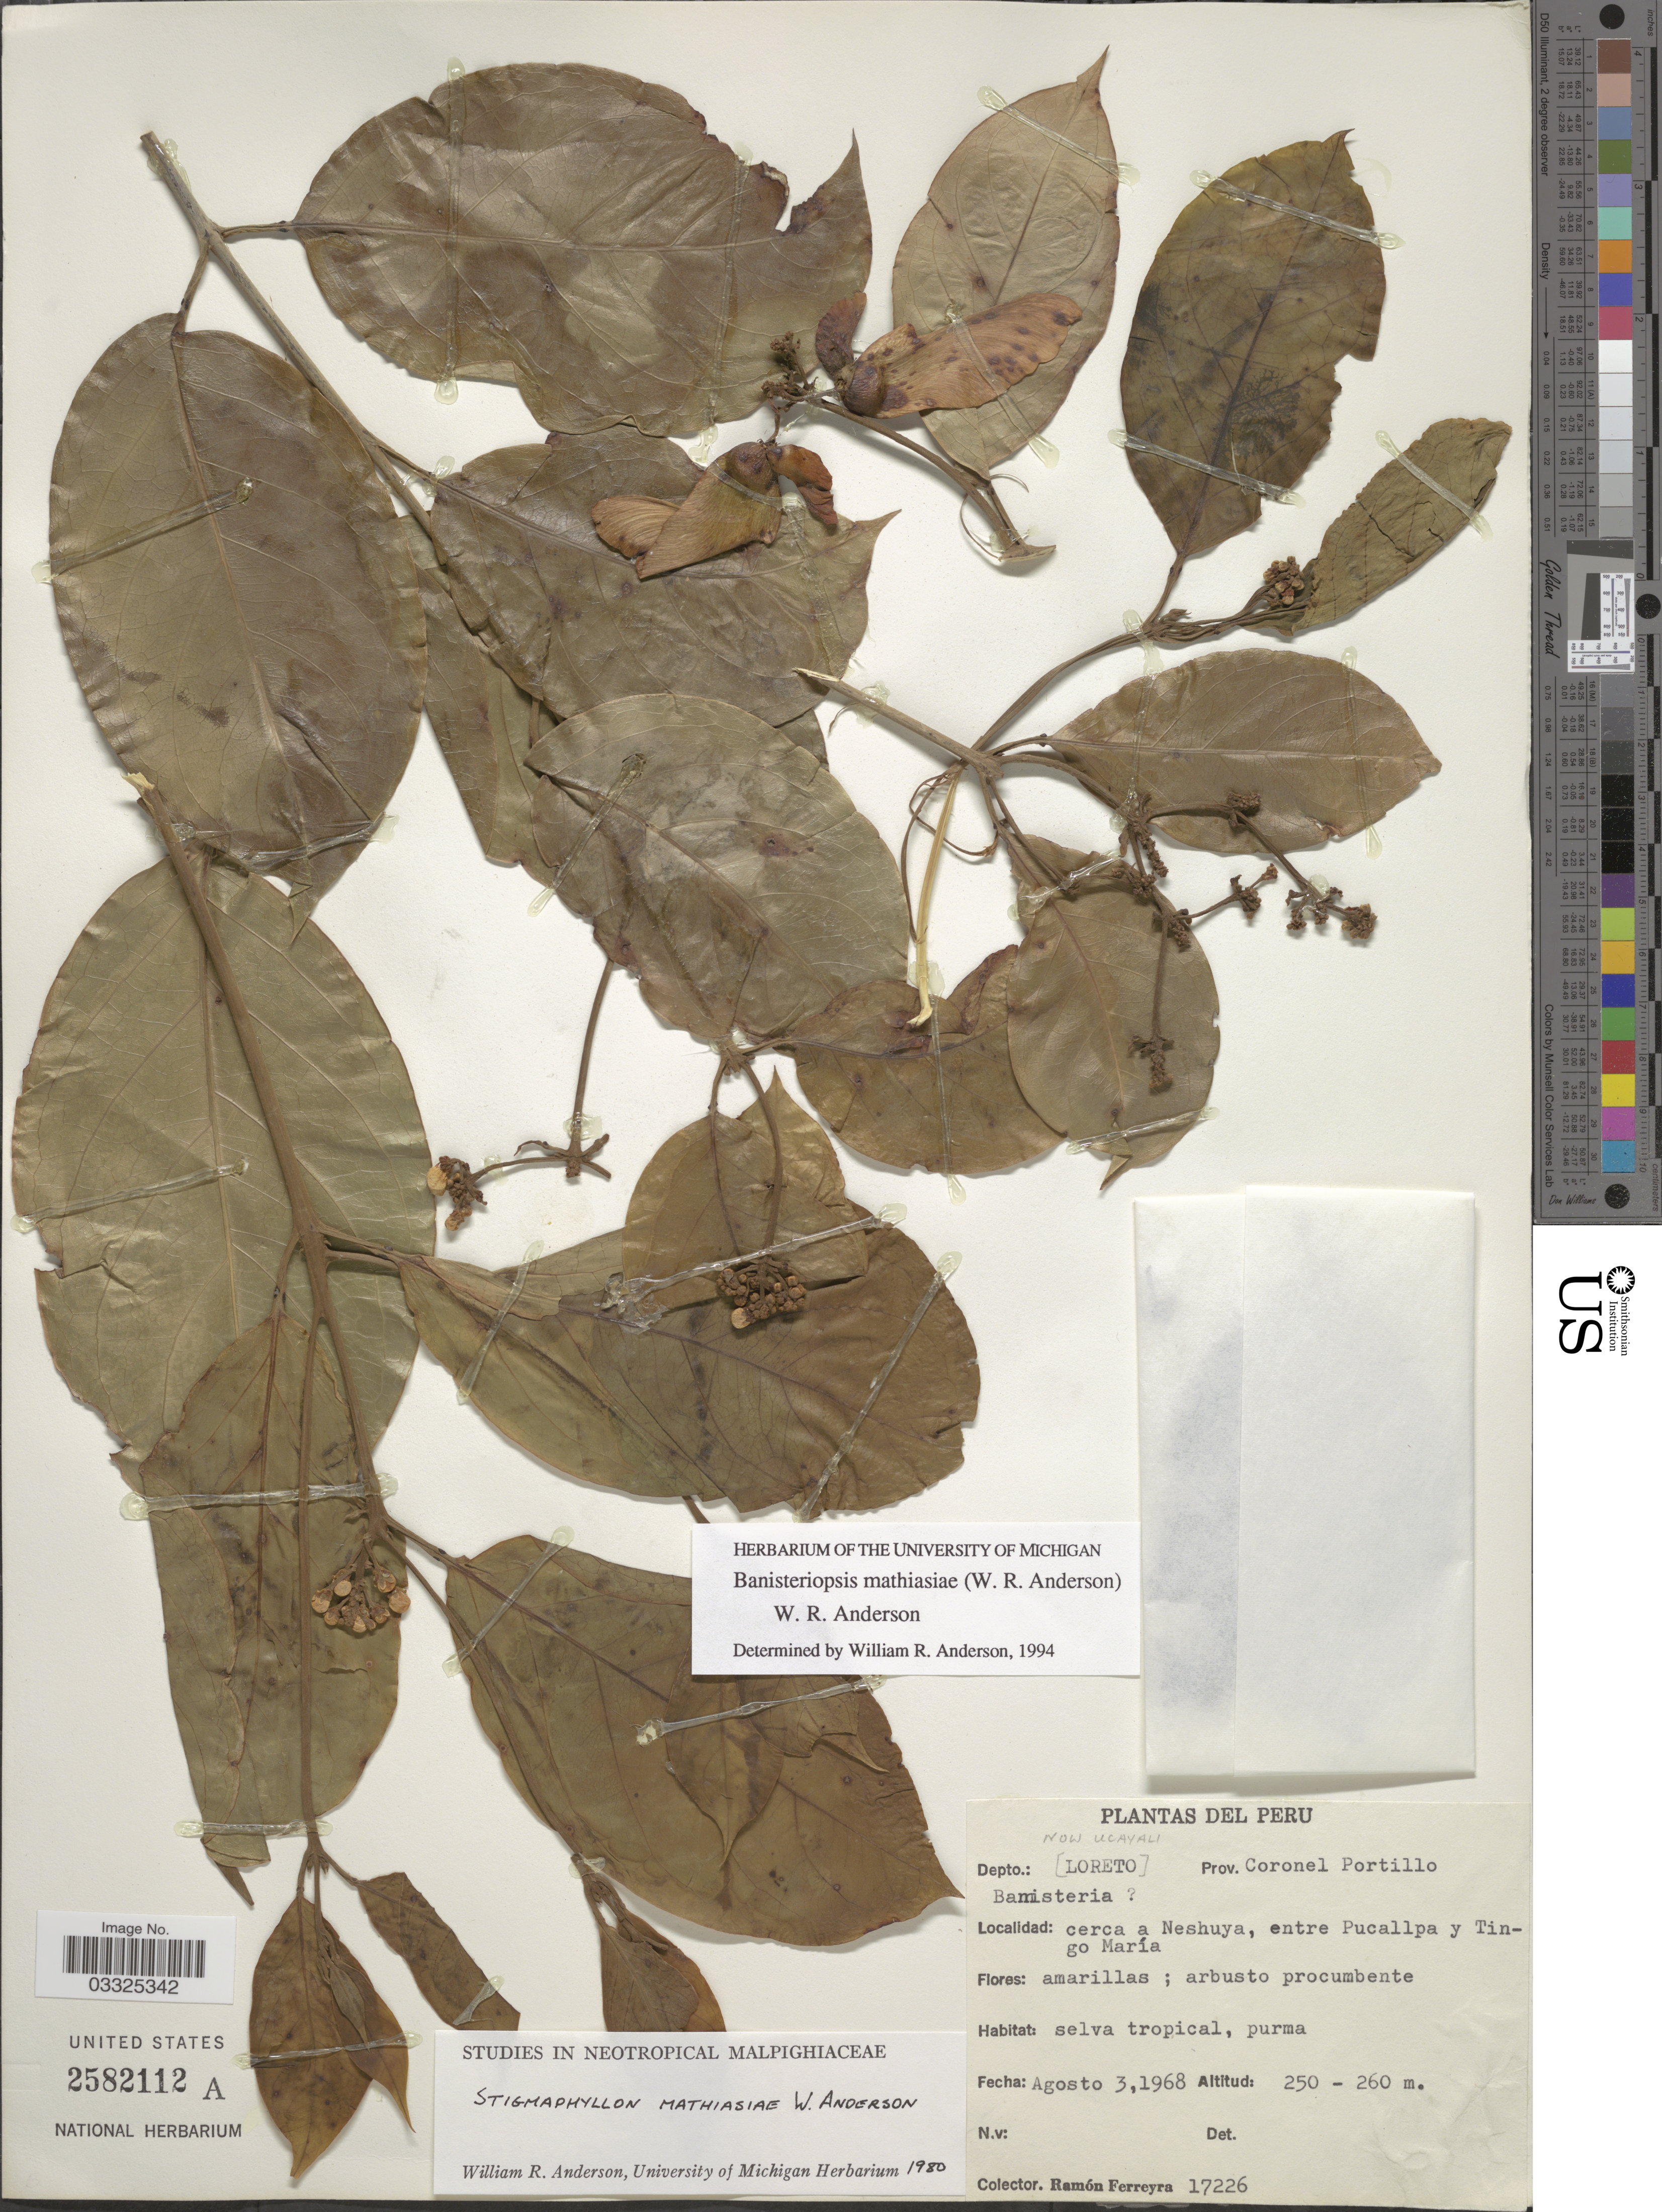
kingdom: Plantae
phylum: Tracheophyta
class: Magnoliopsida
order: Malpighiales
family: Malpighiaceae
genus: Banisteriopsis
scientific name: Banisteriopsis mathiasiae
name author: (W.R. Anderson) W.R. Anderson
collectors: R. A. Ferreyra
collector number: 17226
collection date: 1968-08-03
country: Peru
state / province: Ucayali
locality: Depto.: Ucayali, Prov. Coronel Portillo, cerca a Neshuya, entre Pucallpa y Tingo María.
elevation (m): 250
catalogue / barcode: US 2582112A